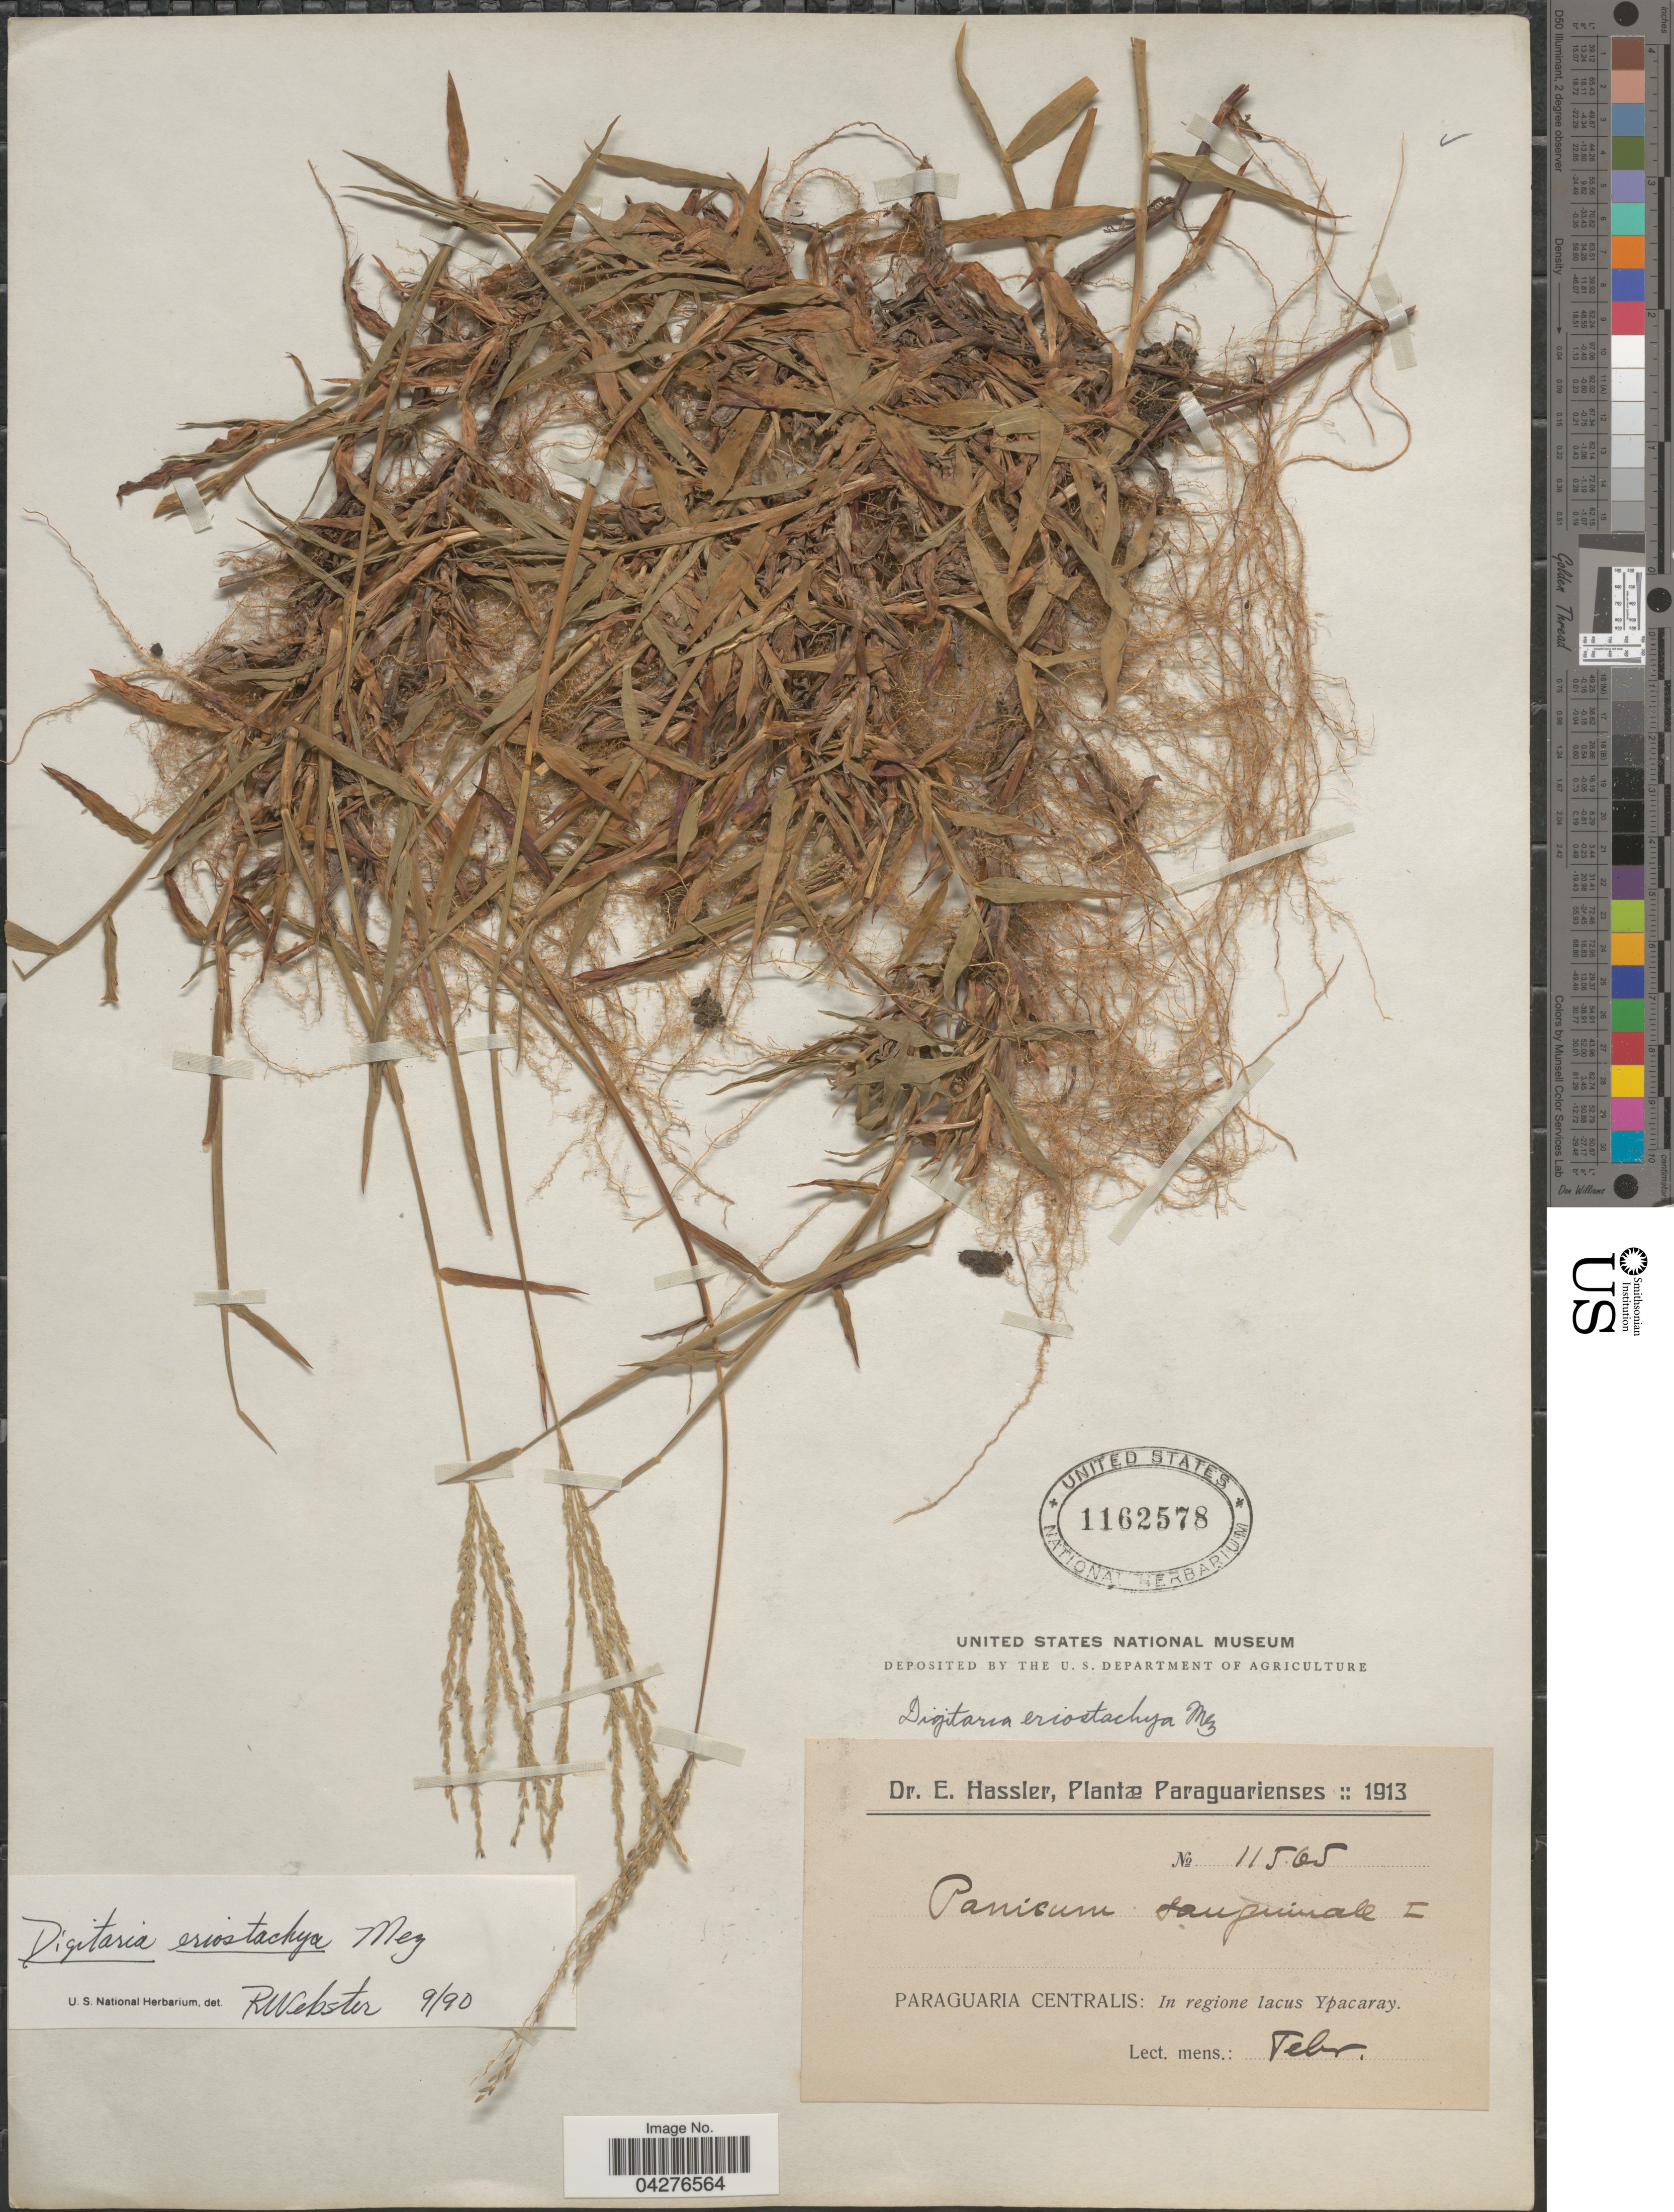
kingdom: Plantae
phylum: Tracheophyta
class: Liliopsida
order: Poales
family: Poaceae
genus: Digitaria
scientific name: Digitaria eriostachya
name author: Mez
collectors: E. Hassler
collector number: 11565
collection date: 1913-02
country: Paraguay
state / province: Paraguari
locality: Paraguaria Centralis: In regione lacus Ypacaray.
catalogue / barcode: US 1162578